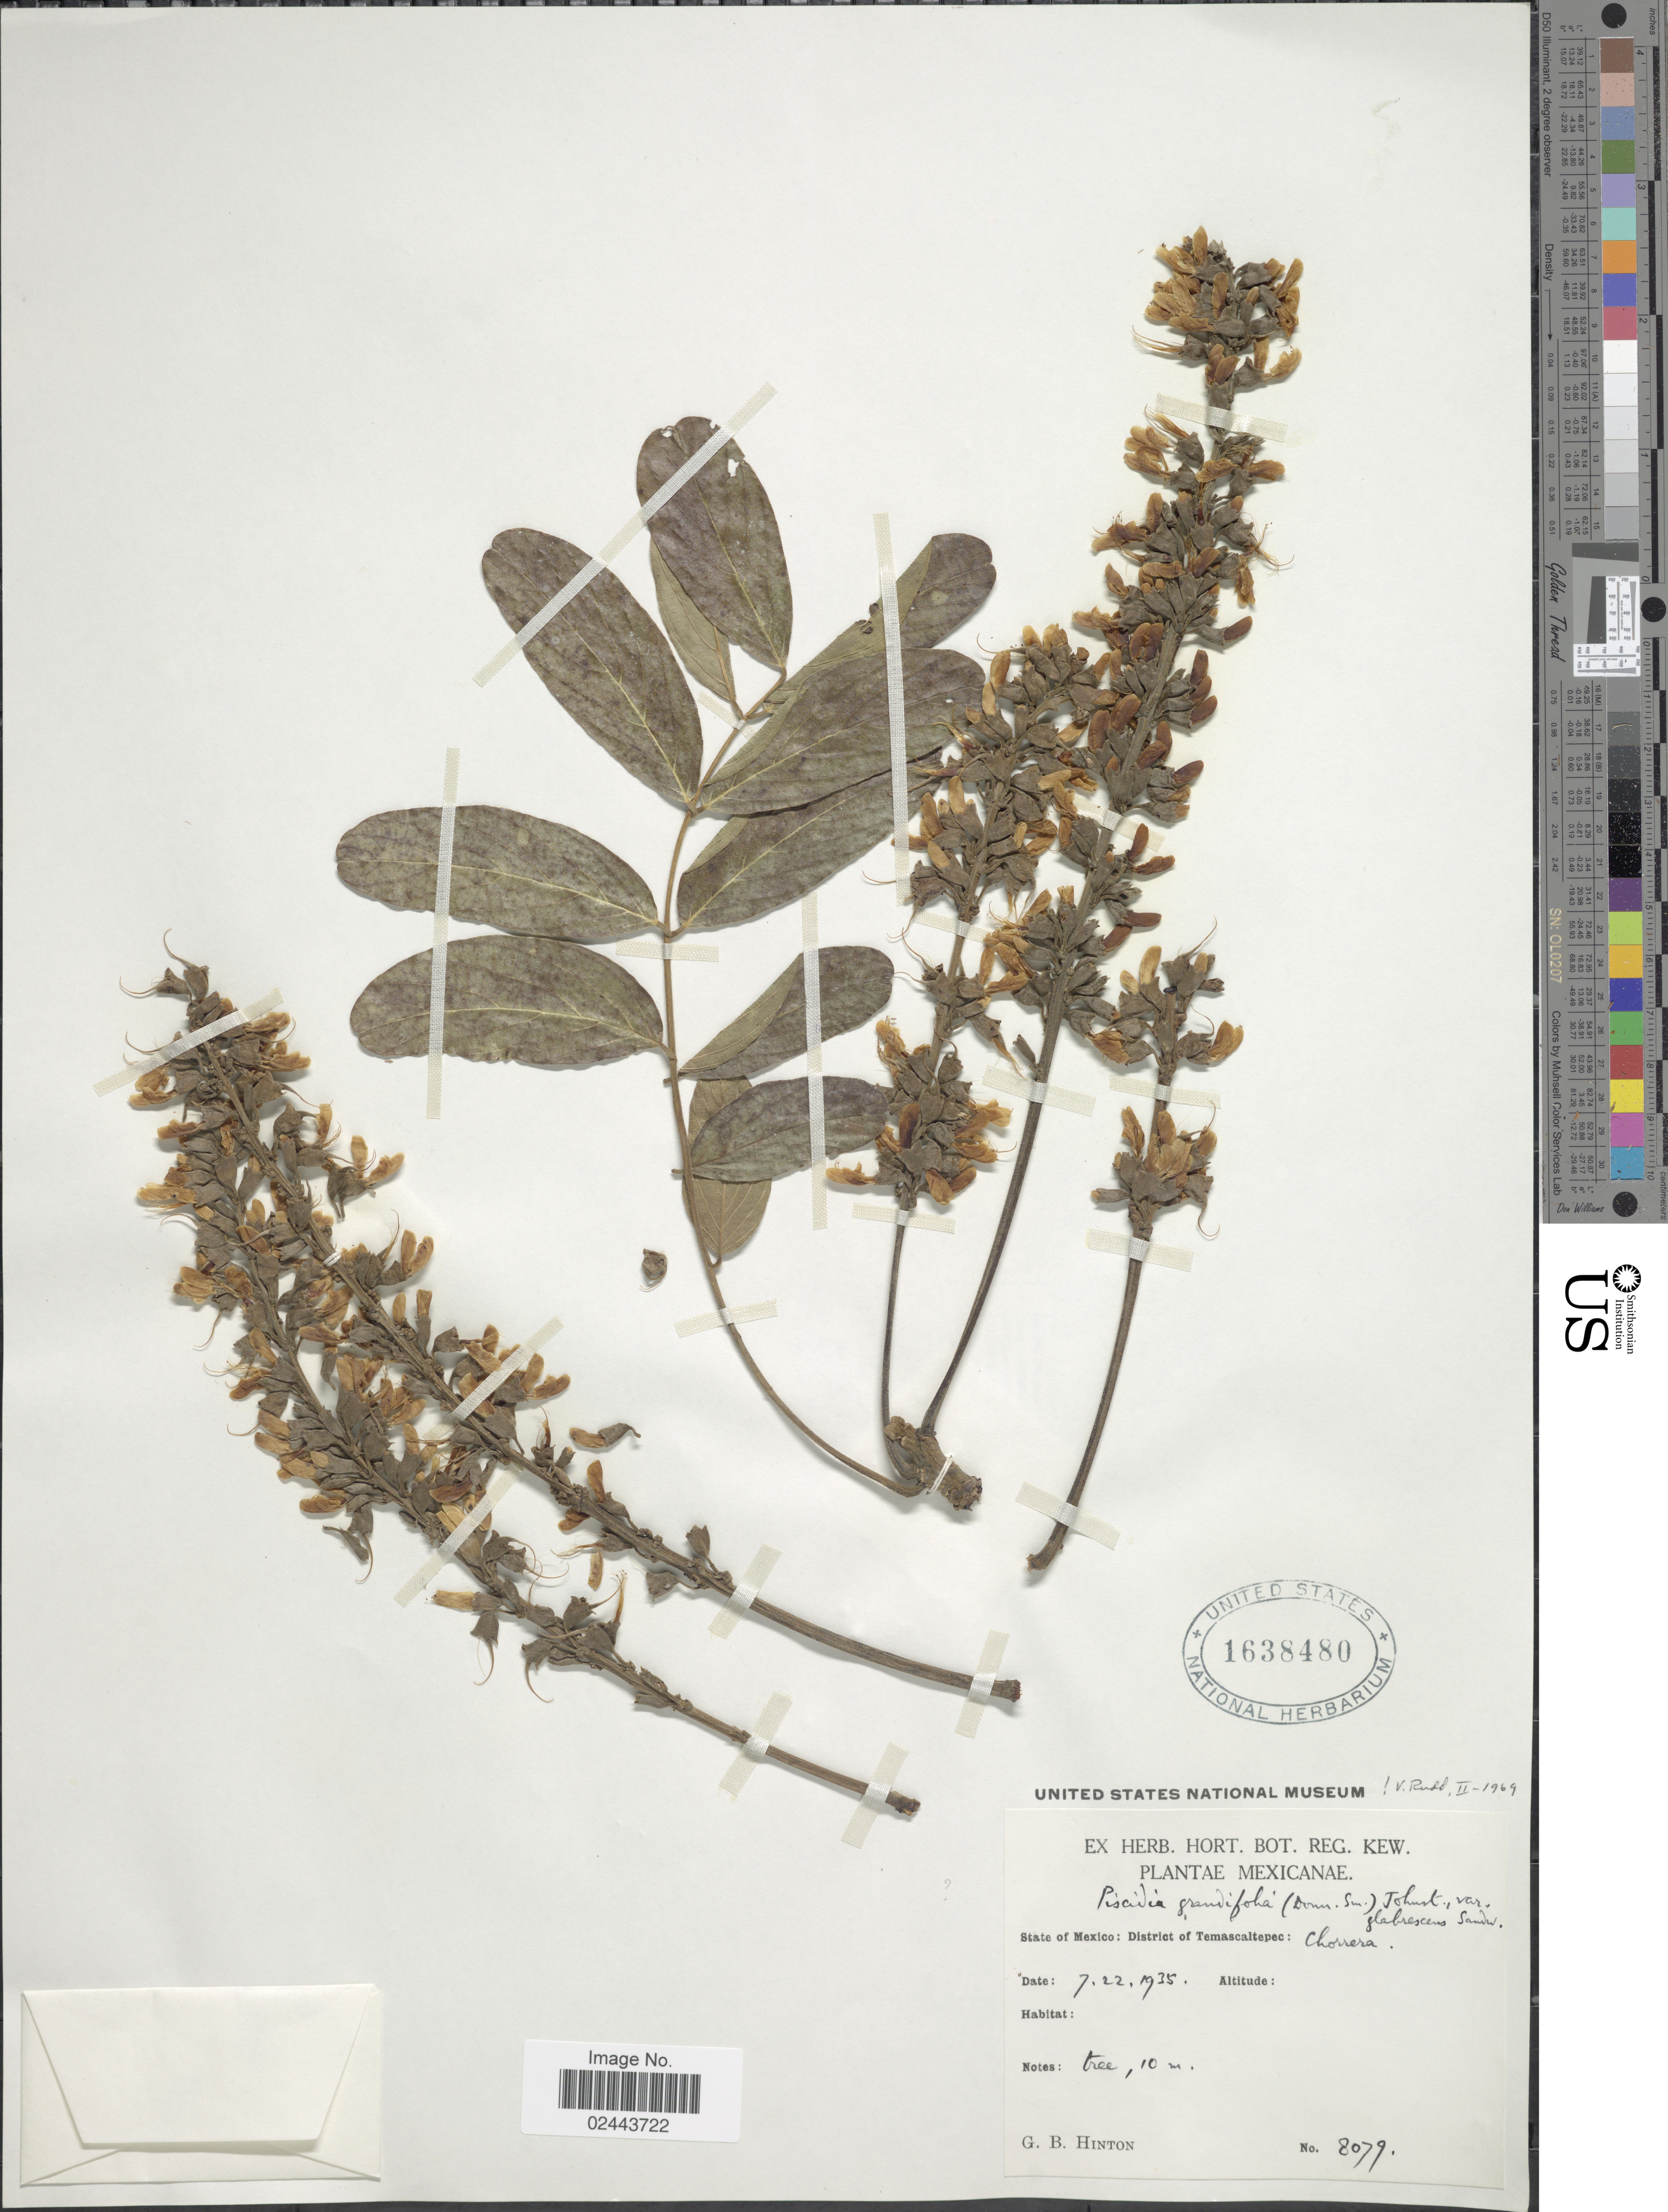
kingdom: Plantae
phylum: Tracheophyta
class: Magnoliopsida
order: Fabales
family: Fabaceae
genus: Piscidia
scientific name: Piscidia grandifolia var. glabrescens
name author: Sandwith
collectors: G. B. Hinton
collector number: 8079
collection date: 1935-07-22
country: Mexico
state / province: México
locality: District of Temascaltepec: Chorrera, Mexicanae.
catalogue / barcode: US 1638480